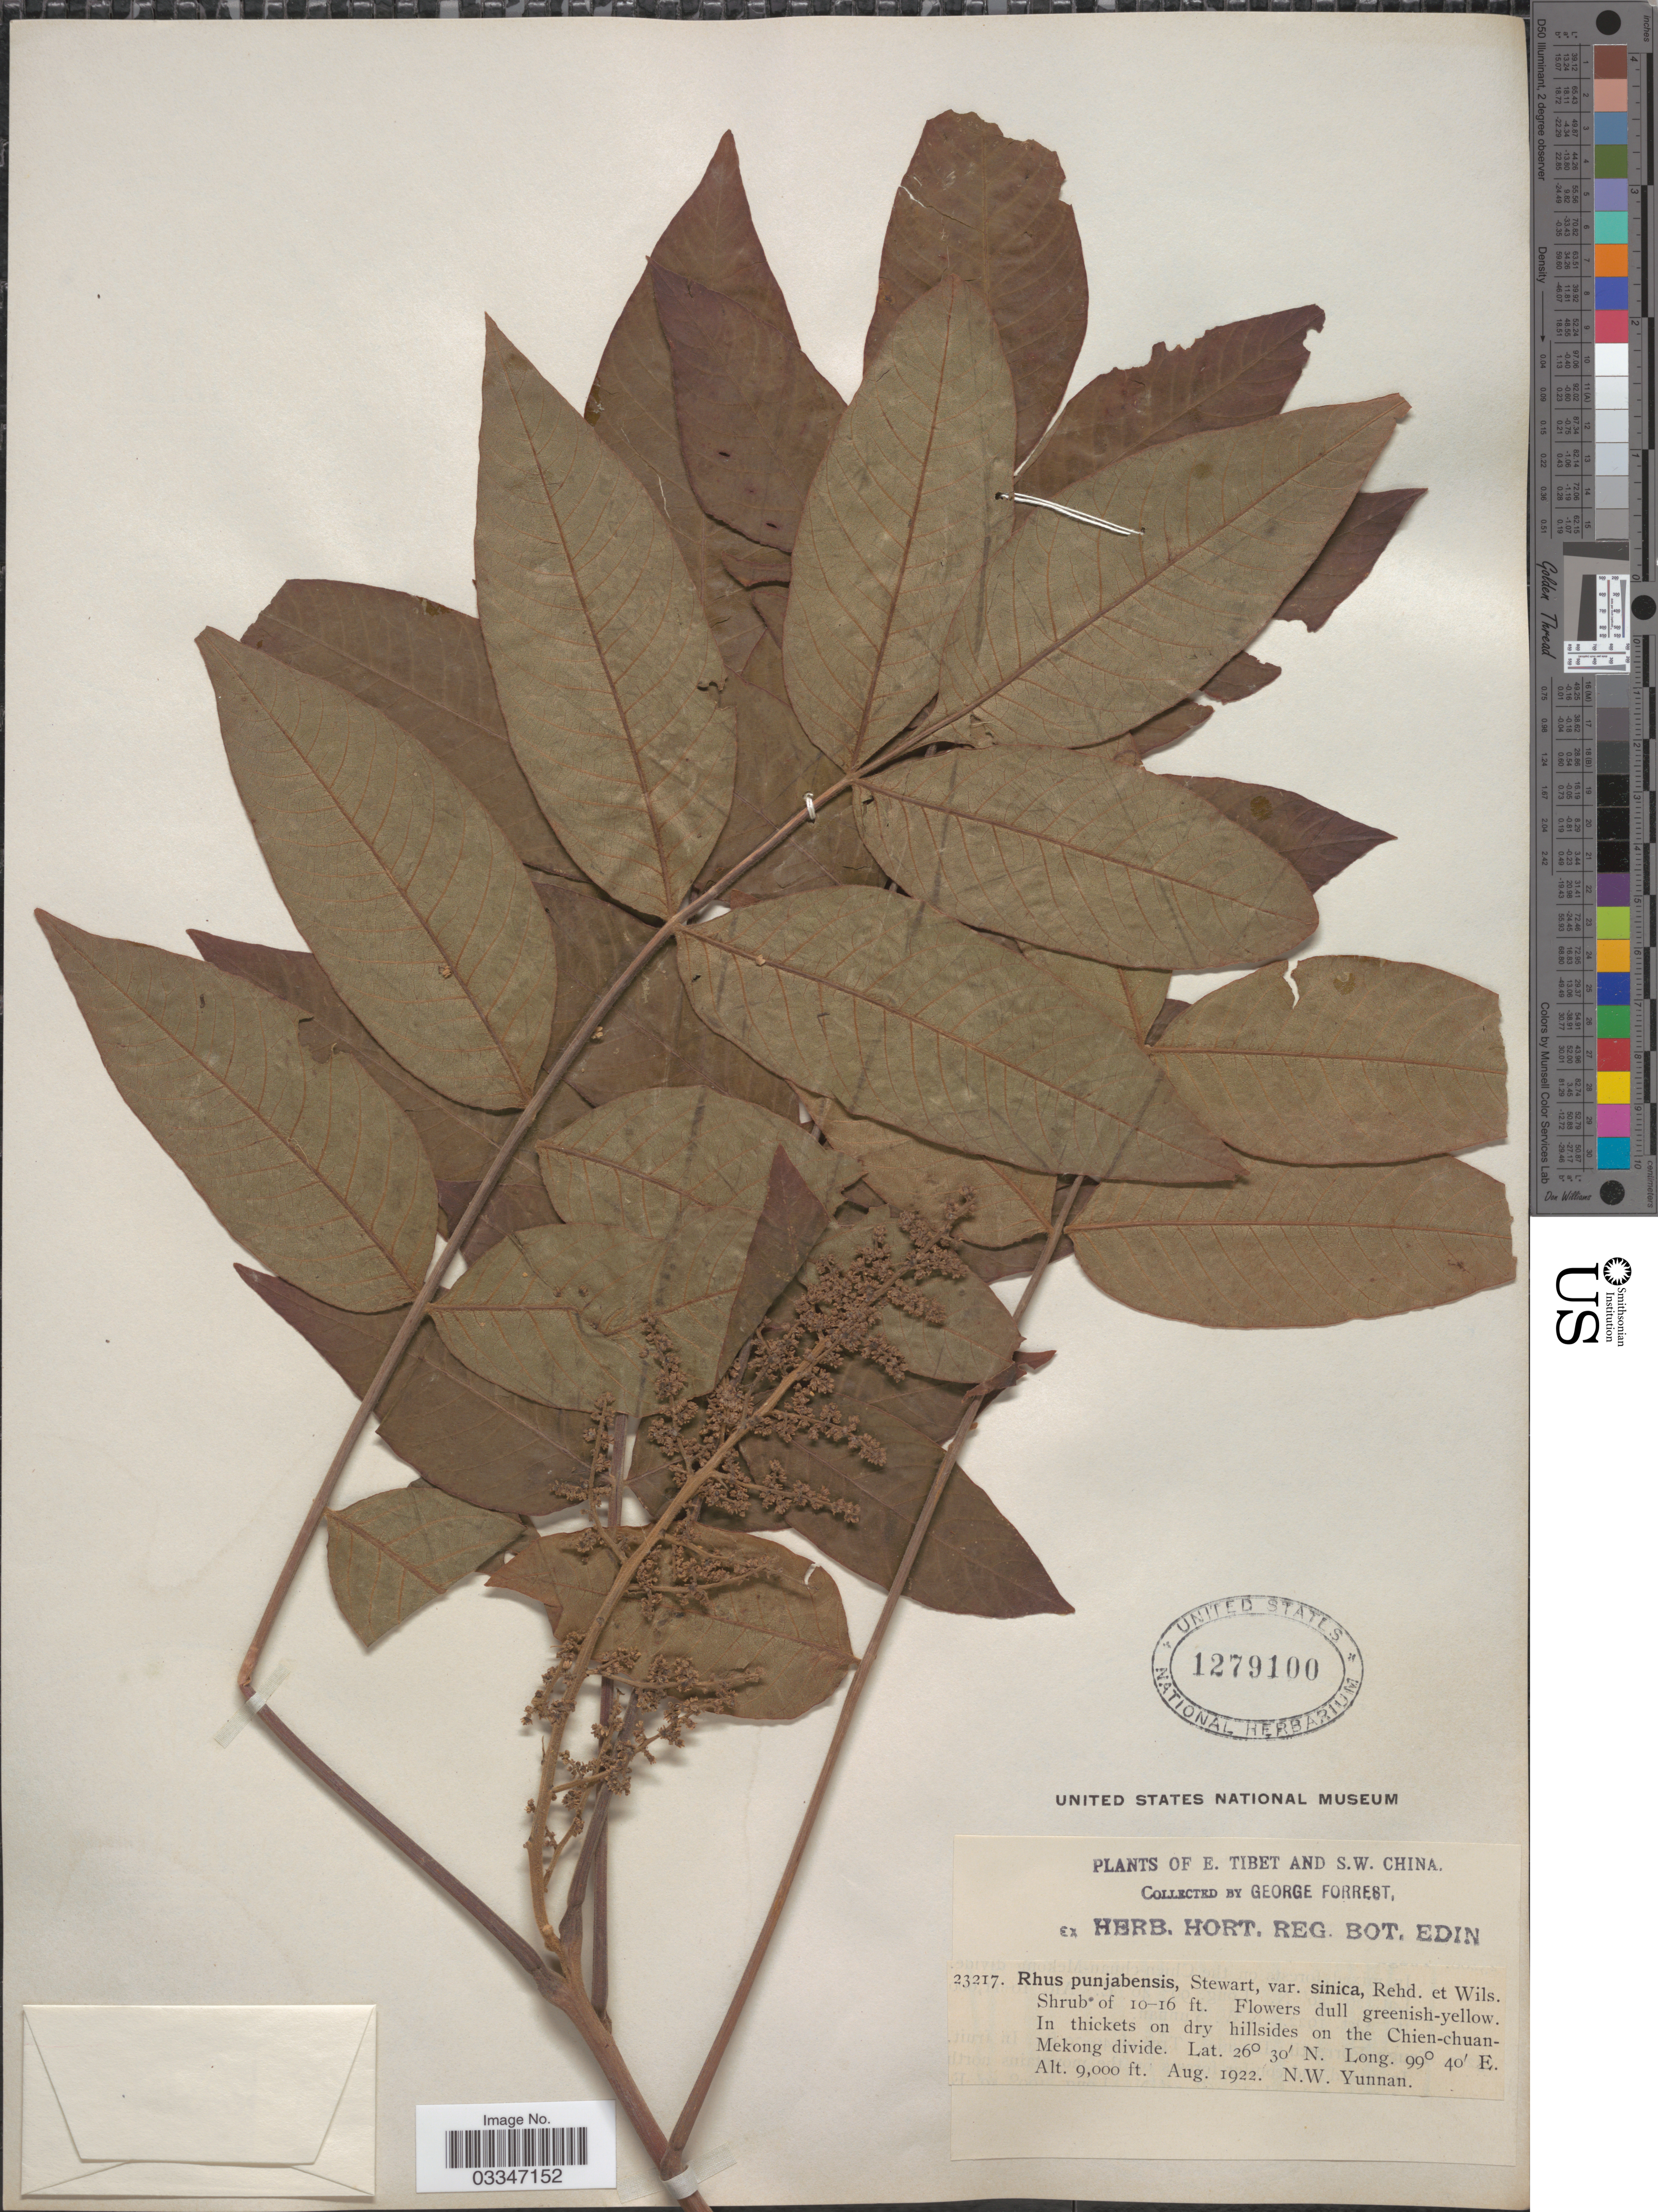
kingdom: Plantae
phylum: Tracheophyta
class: Magnoliopsida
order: Sapindales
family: Anacardiaceae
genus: Rhus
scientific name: Rhus punjabensis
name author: J. L. Stewart ex Brandis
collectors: G. Forrest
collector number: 23217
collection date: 1922-08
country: China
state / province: Yunnan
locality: S. W. China. In thickets on dry hillsides on the Chien-chuan-Mekong divide.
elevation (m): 2743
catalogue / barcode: US 1279100